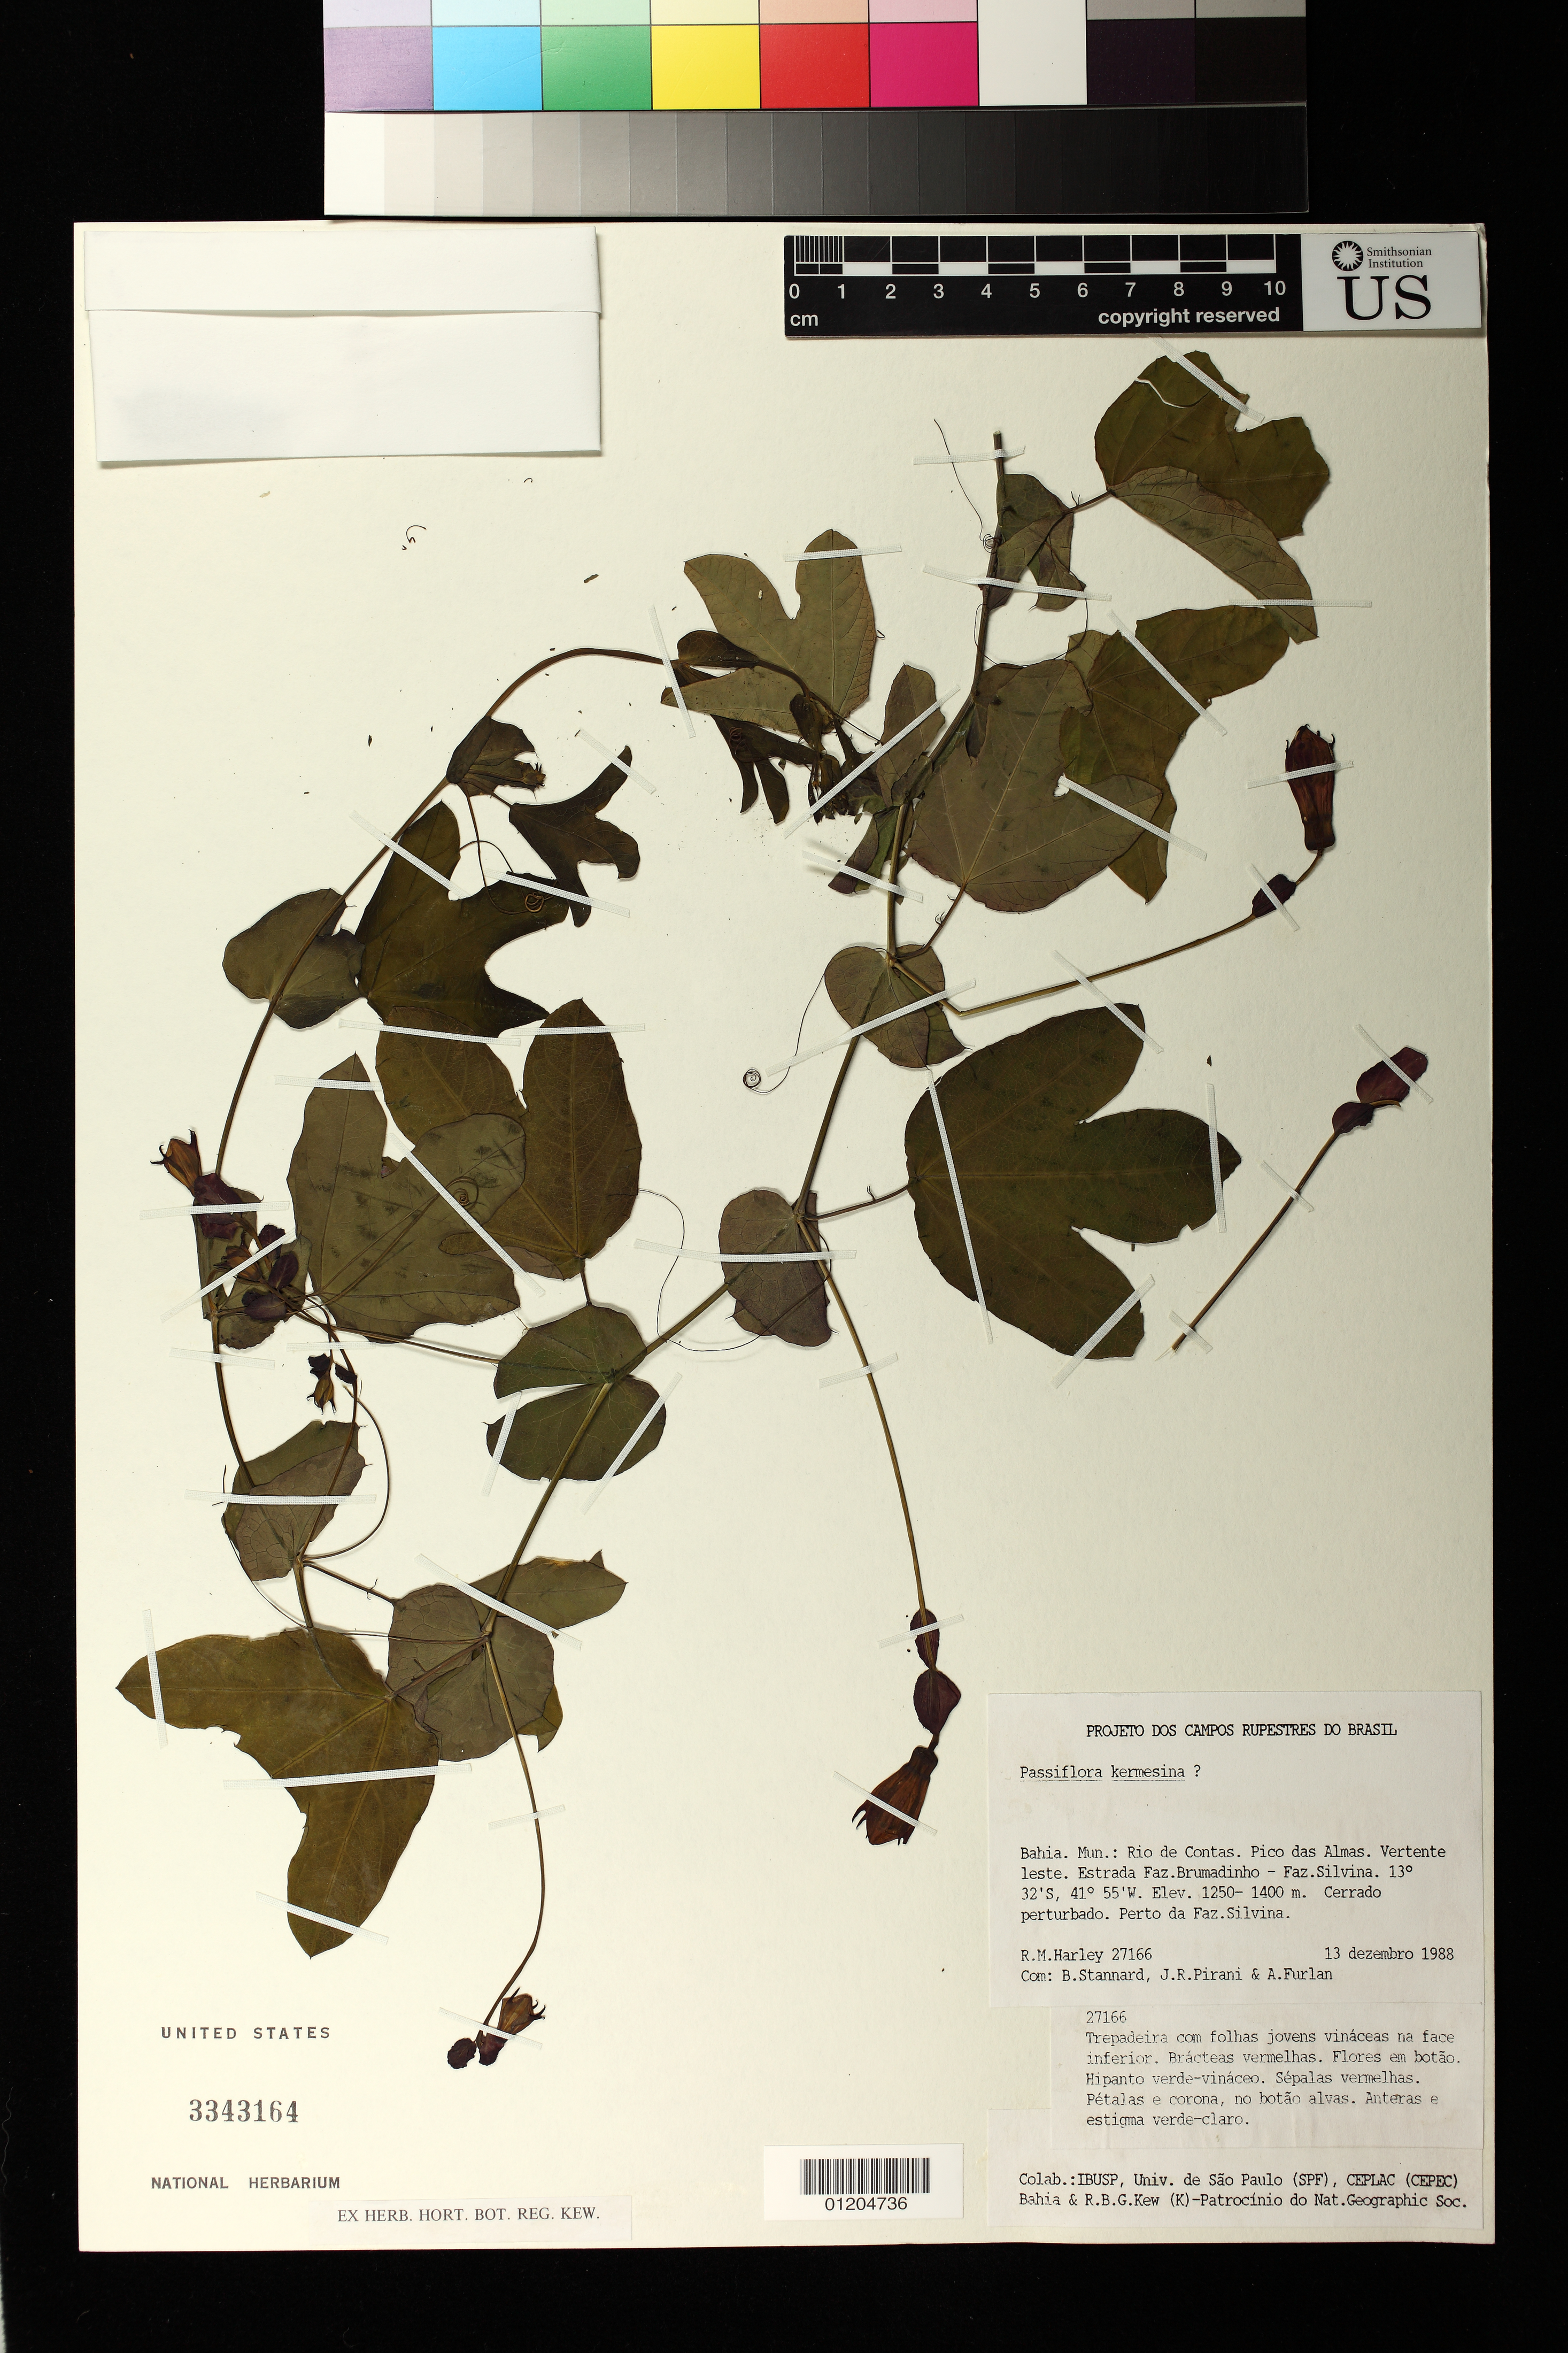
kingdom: Plantae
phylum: Tracheophyta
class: Magnoliopsida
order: Malpighiales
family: Passifloraceae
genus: Passiflora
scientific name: Passiflora edmundoi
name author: Sacco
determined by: Nunes, T. S.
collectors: R. M. Harley, B. L. Stannard, J. R. Pirani & A. Furlan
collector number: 27166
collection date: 1988-12-13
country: Brazil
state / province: Bahia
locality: Rio de Contas. Pico das Almas. Vertente leste. Estrada Faz. Brmadinho-Faz.Silvina. Cerrado perturbado. Perto da Faz.Silvina.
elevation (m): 1250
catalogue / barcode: US 3343164